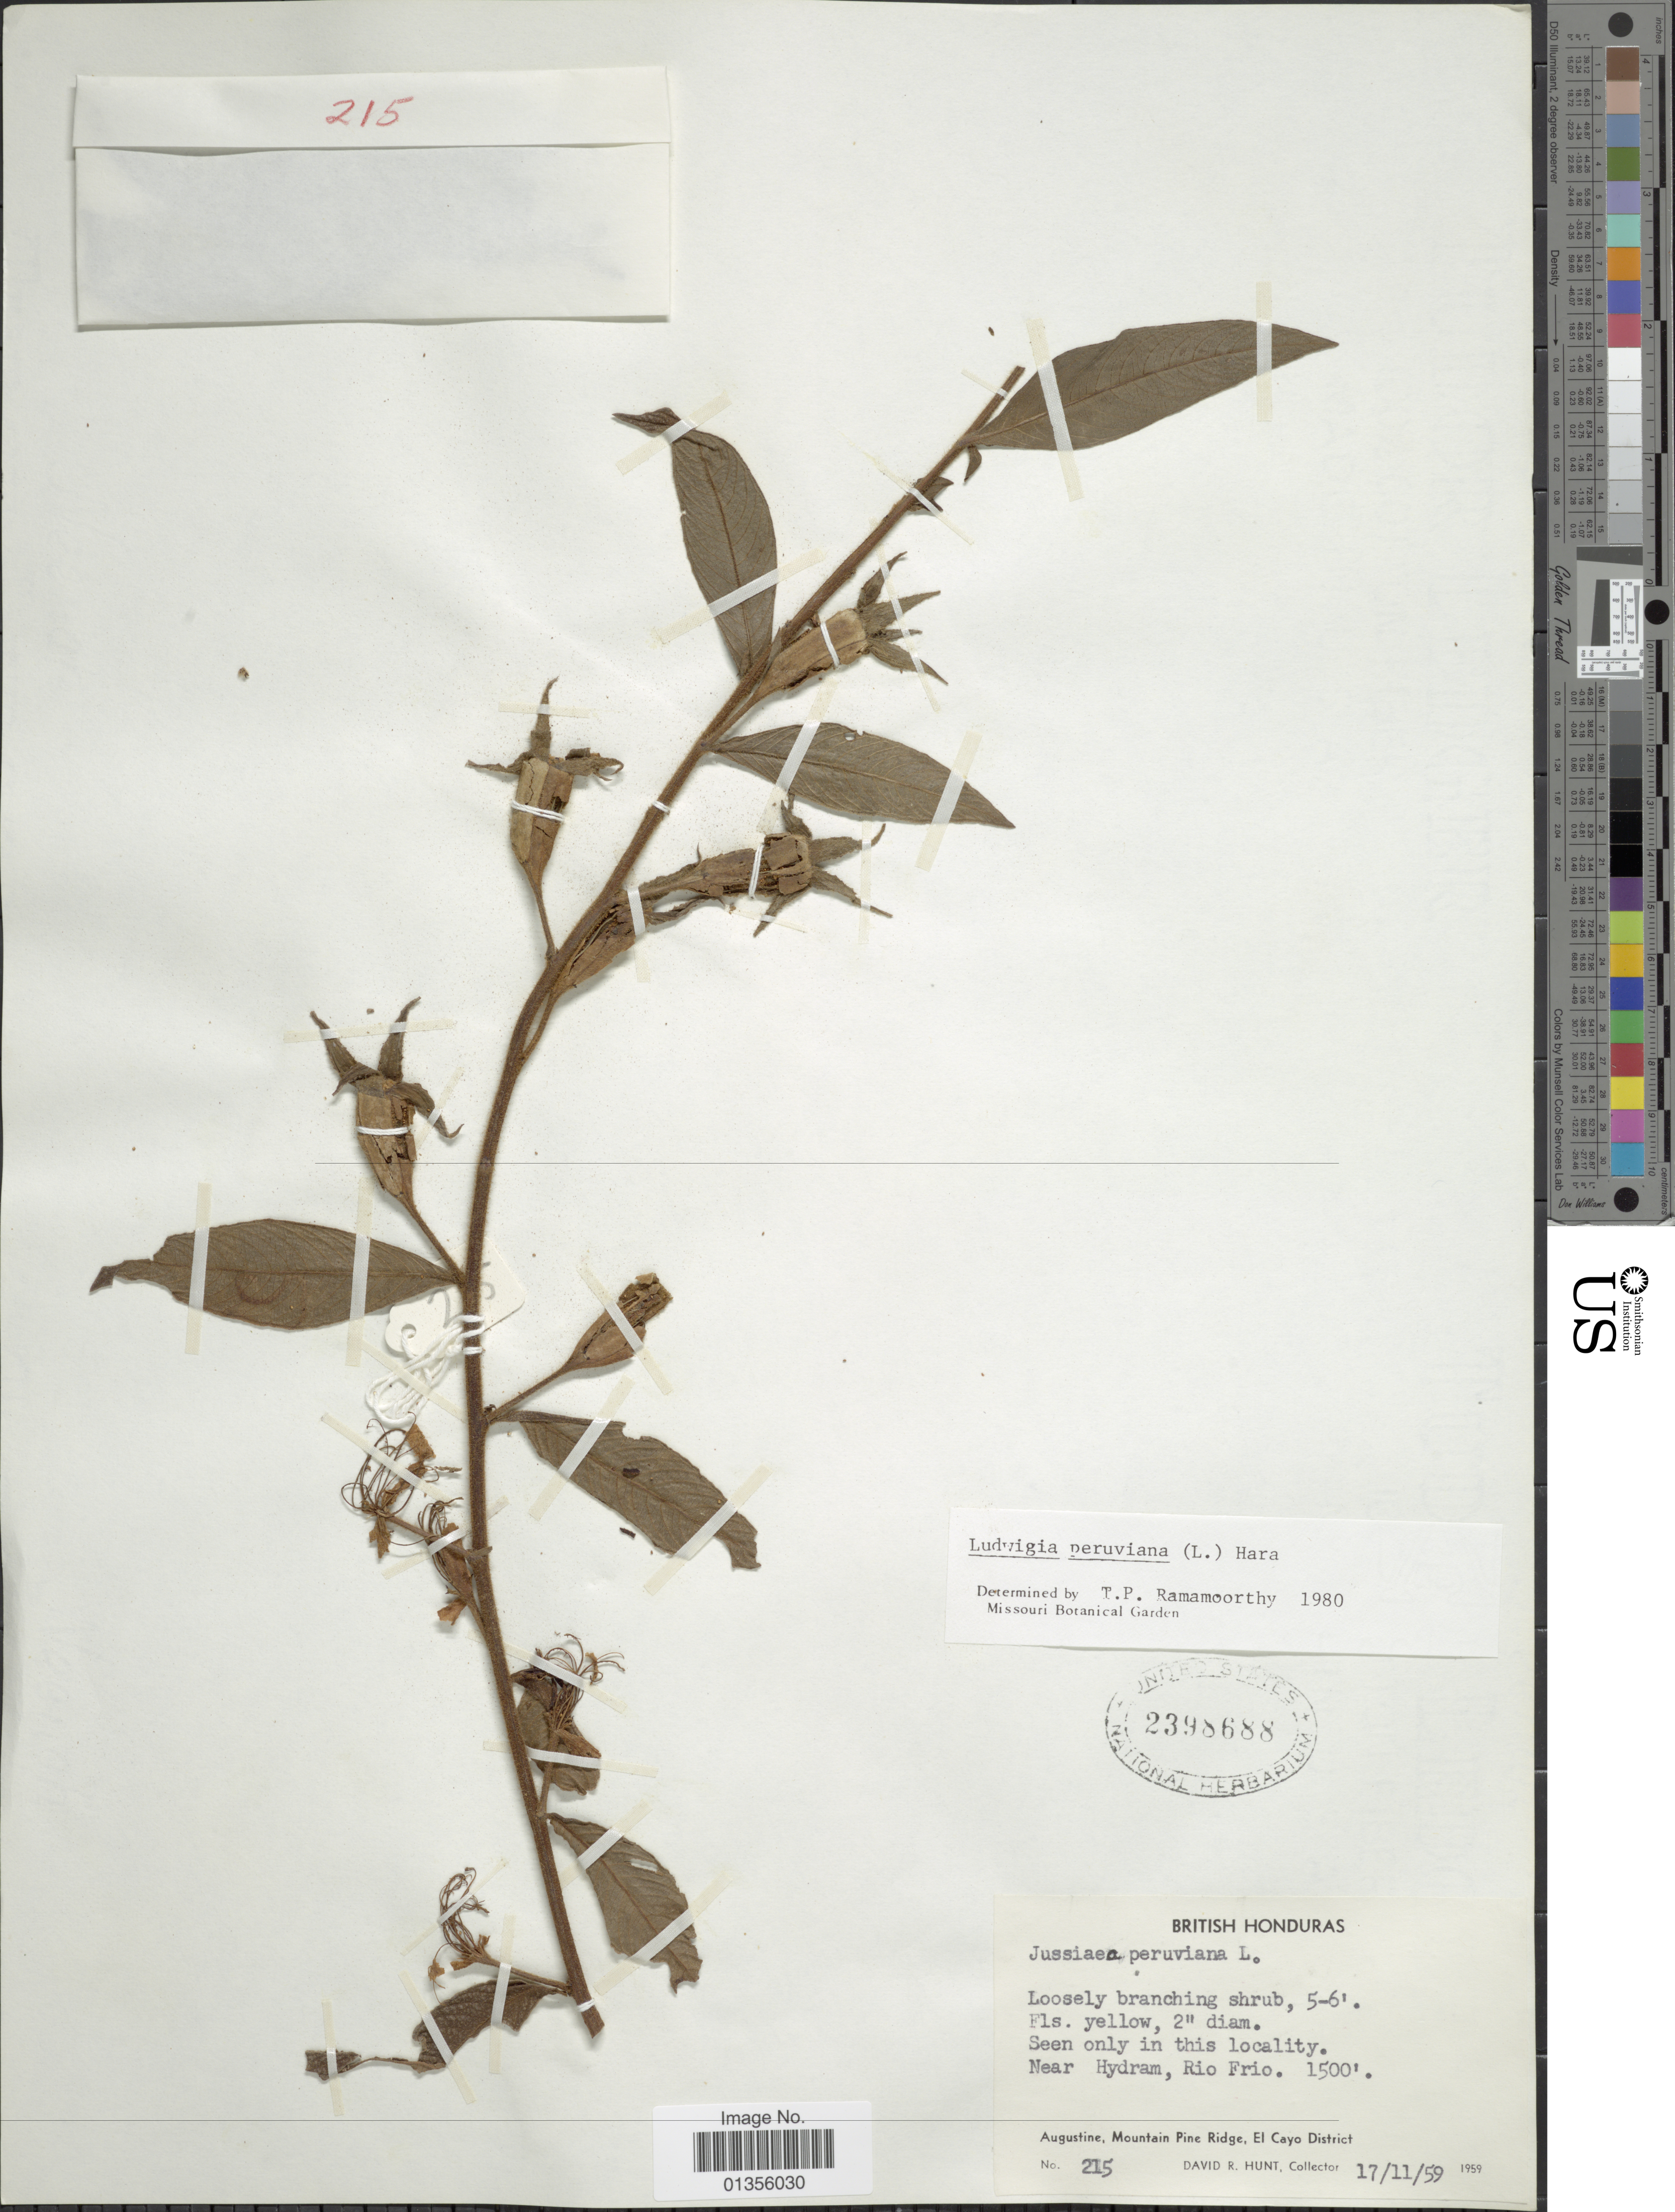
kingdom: Plantae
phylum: Tracheophyta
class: Magnoliopsida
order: Myrtales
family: Onagraceae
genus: Ludwigia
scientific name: Ludwigia peruviana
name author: (L.) H. Hara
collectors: D. R. Hunt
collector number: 215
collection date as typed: Transcribed d/m/y: 17/11/59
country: Belize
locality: British Honduras. Near Hydram, Rio Frio. Augustine, Mountain Pine Ridge, El Cayo District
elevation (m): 457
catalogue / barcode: US 2398688